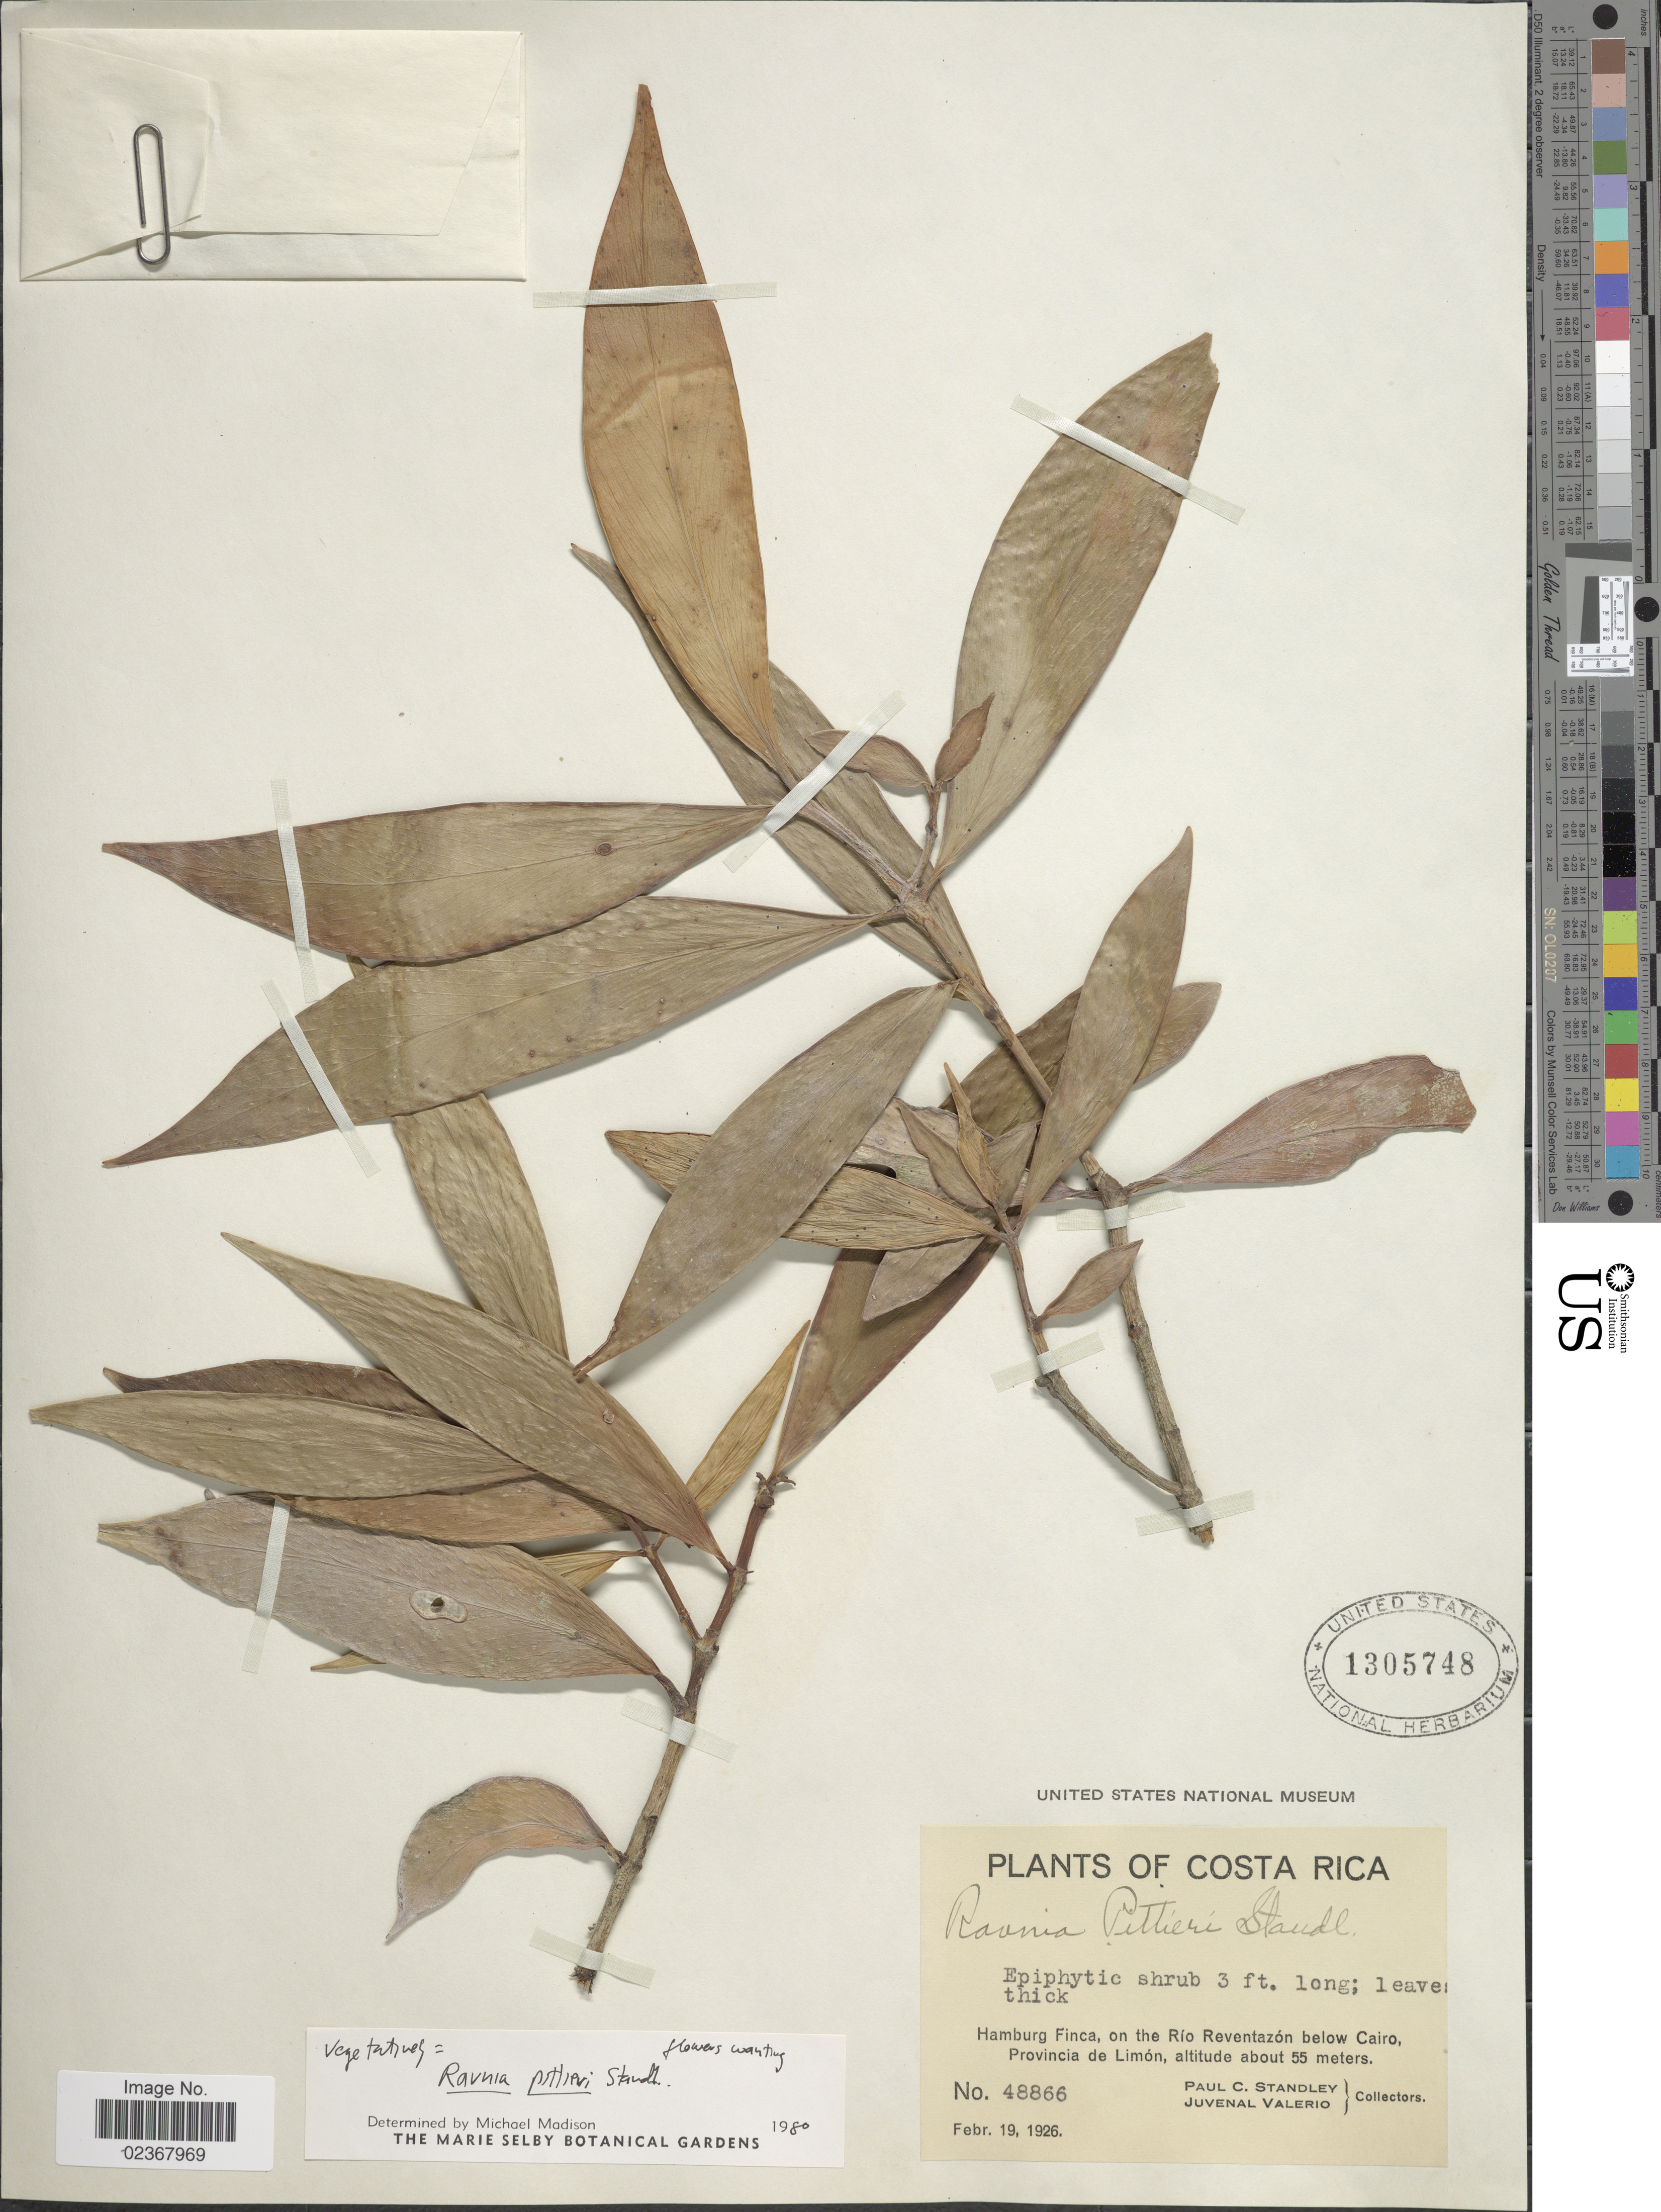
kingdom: Plantae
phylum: Tracheophyta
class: Magnoliopsida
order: Gentianales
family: Rubiaceae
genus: Hillia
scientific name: Hillia triflora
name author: (Oerst.) C.M. Taylor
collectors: P. C. Standley & J. Valerio R.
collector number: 48866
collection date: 1926-02-19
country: Costa Rica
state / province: Limón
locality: Hamburg Finca, on the Rio Reventazon below Cairo, Provincia de Limon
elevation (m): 55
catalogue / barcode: US 1305748